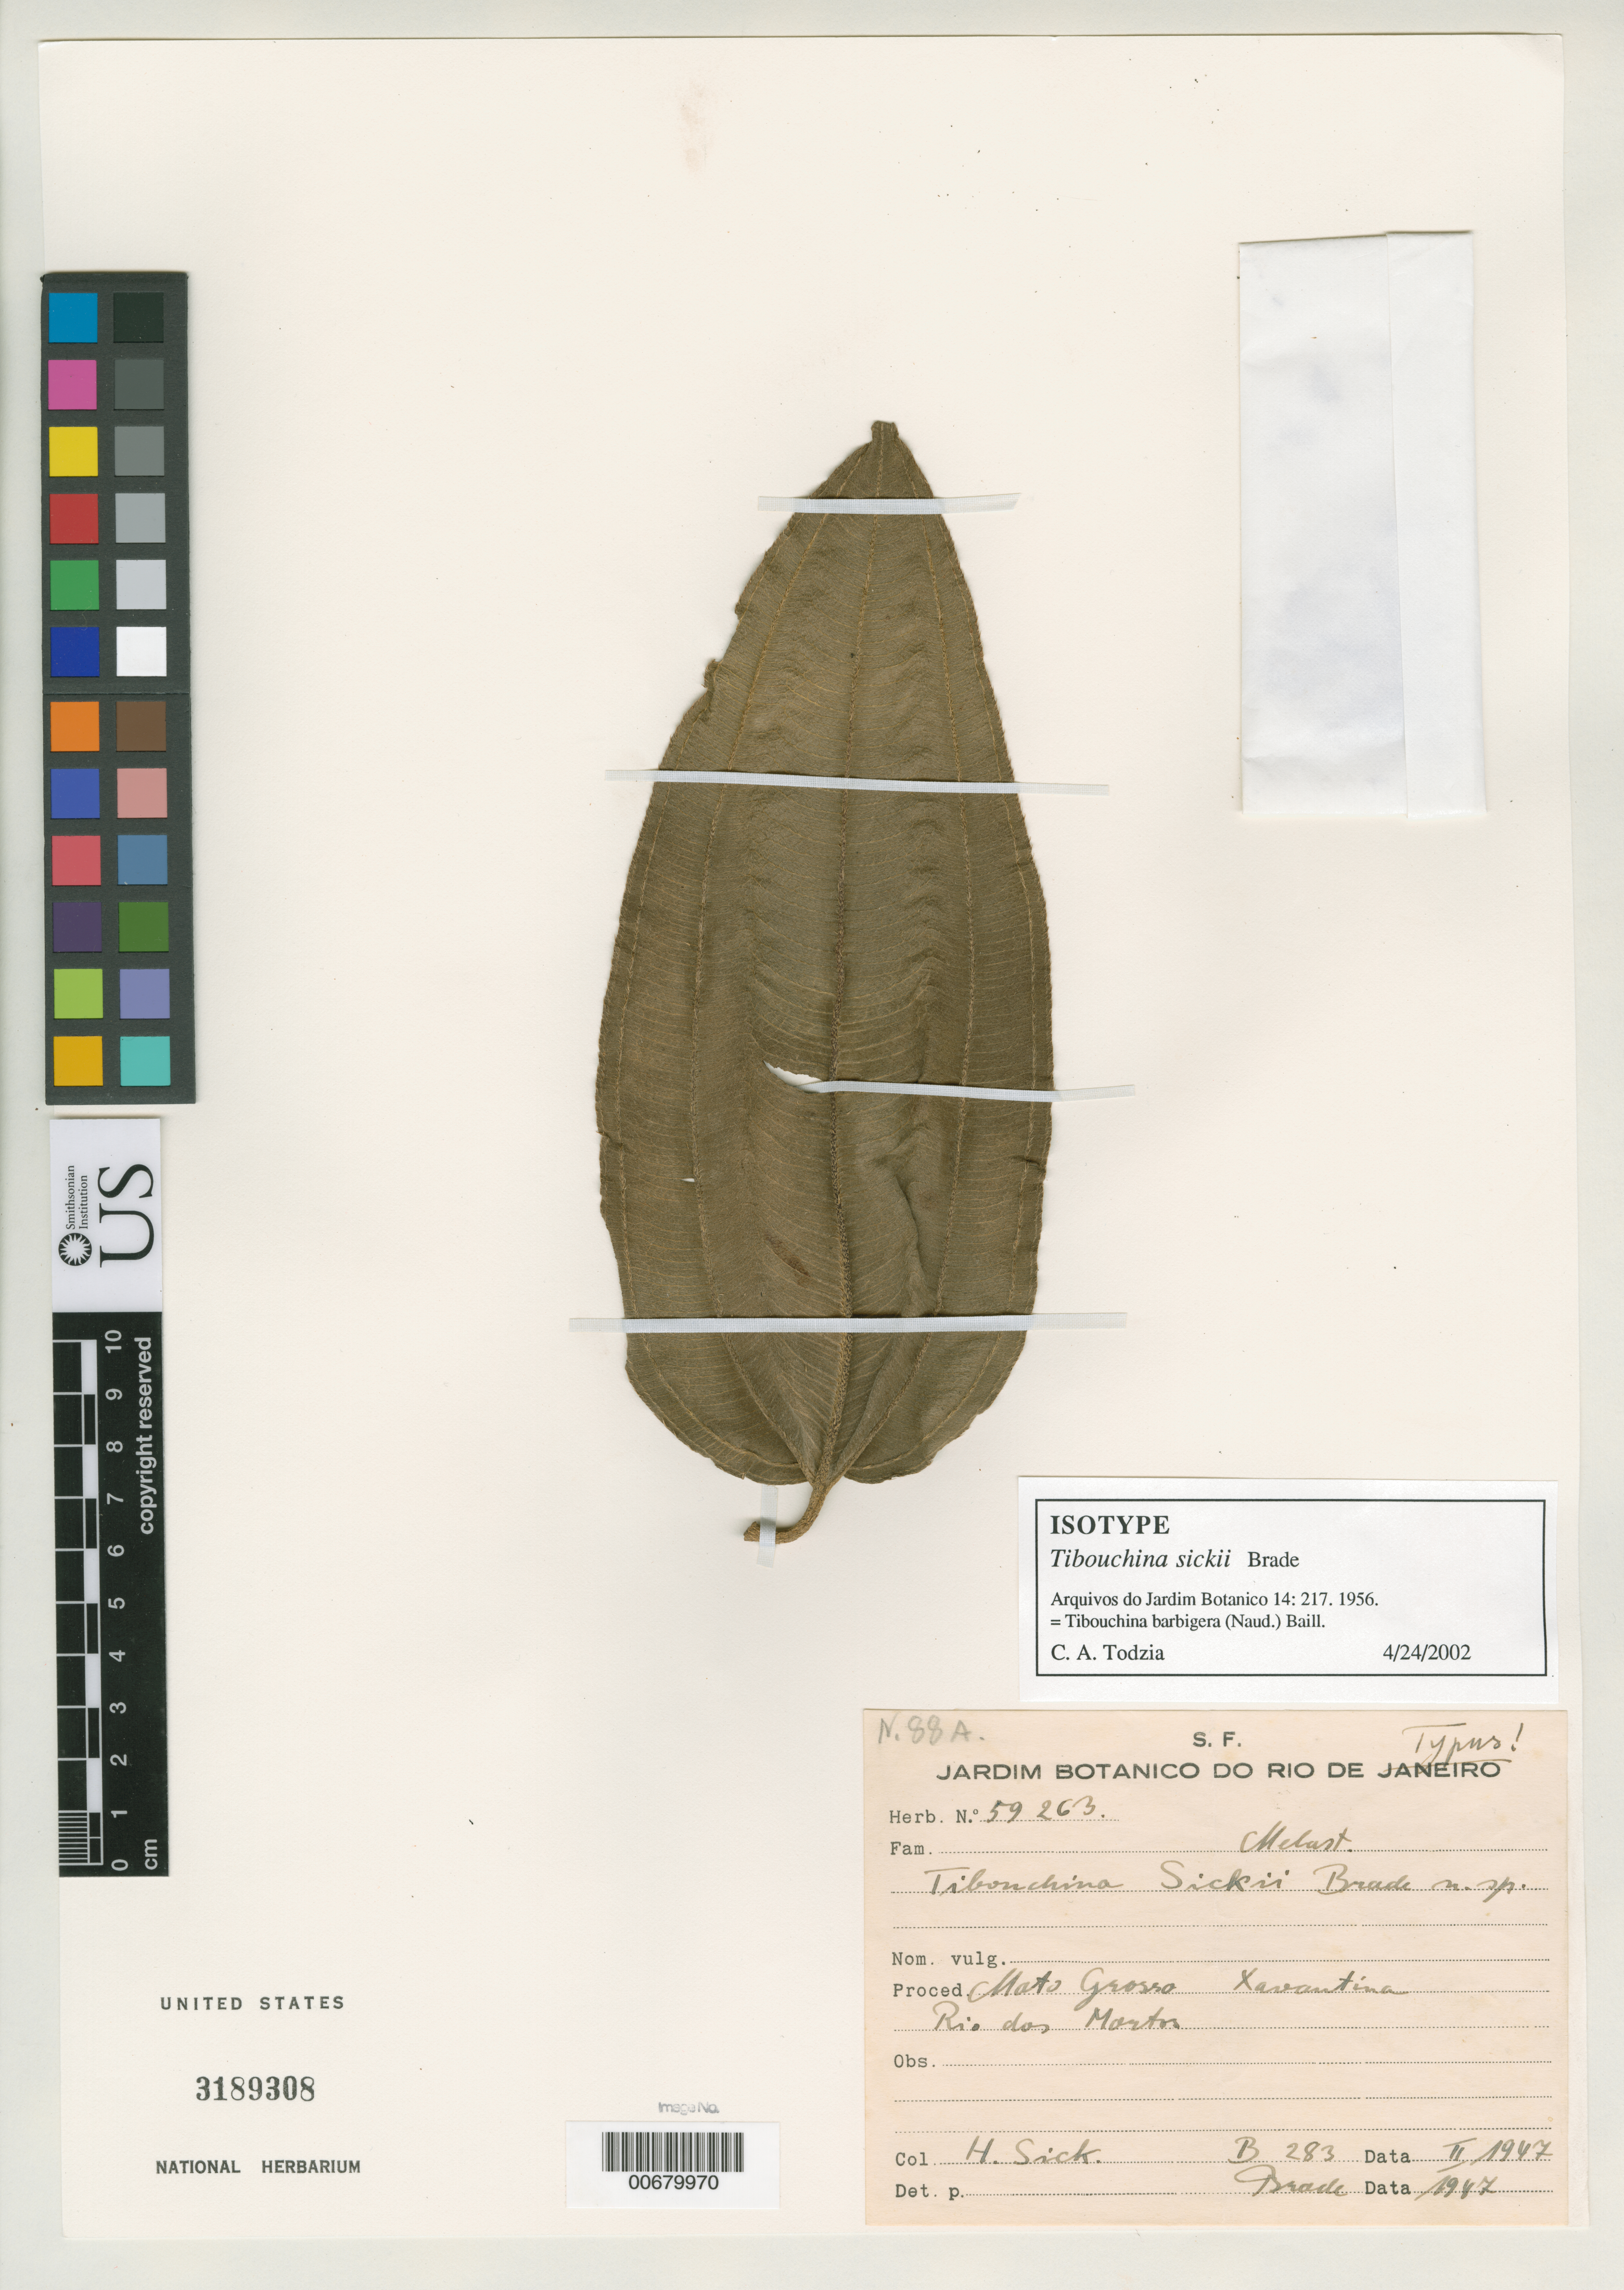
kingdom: Plantae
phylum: Tracheophyta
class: Magnoliopsida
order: Myrtales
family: Melastomataceae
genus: Tibouchina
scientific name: Tibouchina sickii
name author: Brade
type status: Isotype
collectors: H. Sick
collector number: B 283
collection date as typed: Feb 1947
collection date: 1947-02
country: Brazil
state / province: Mato Grosso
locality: Xavantina, Rio dos Mortos.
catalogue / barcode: US 3189308